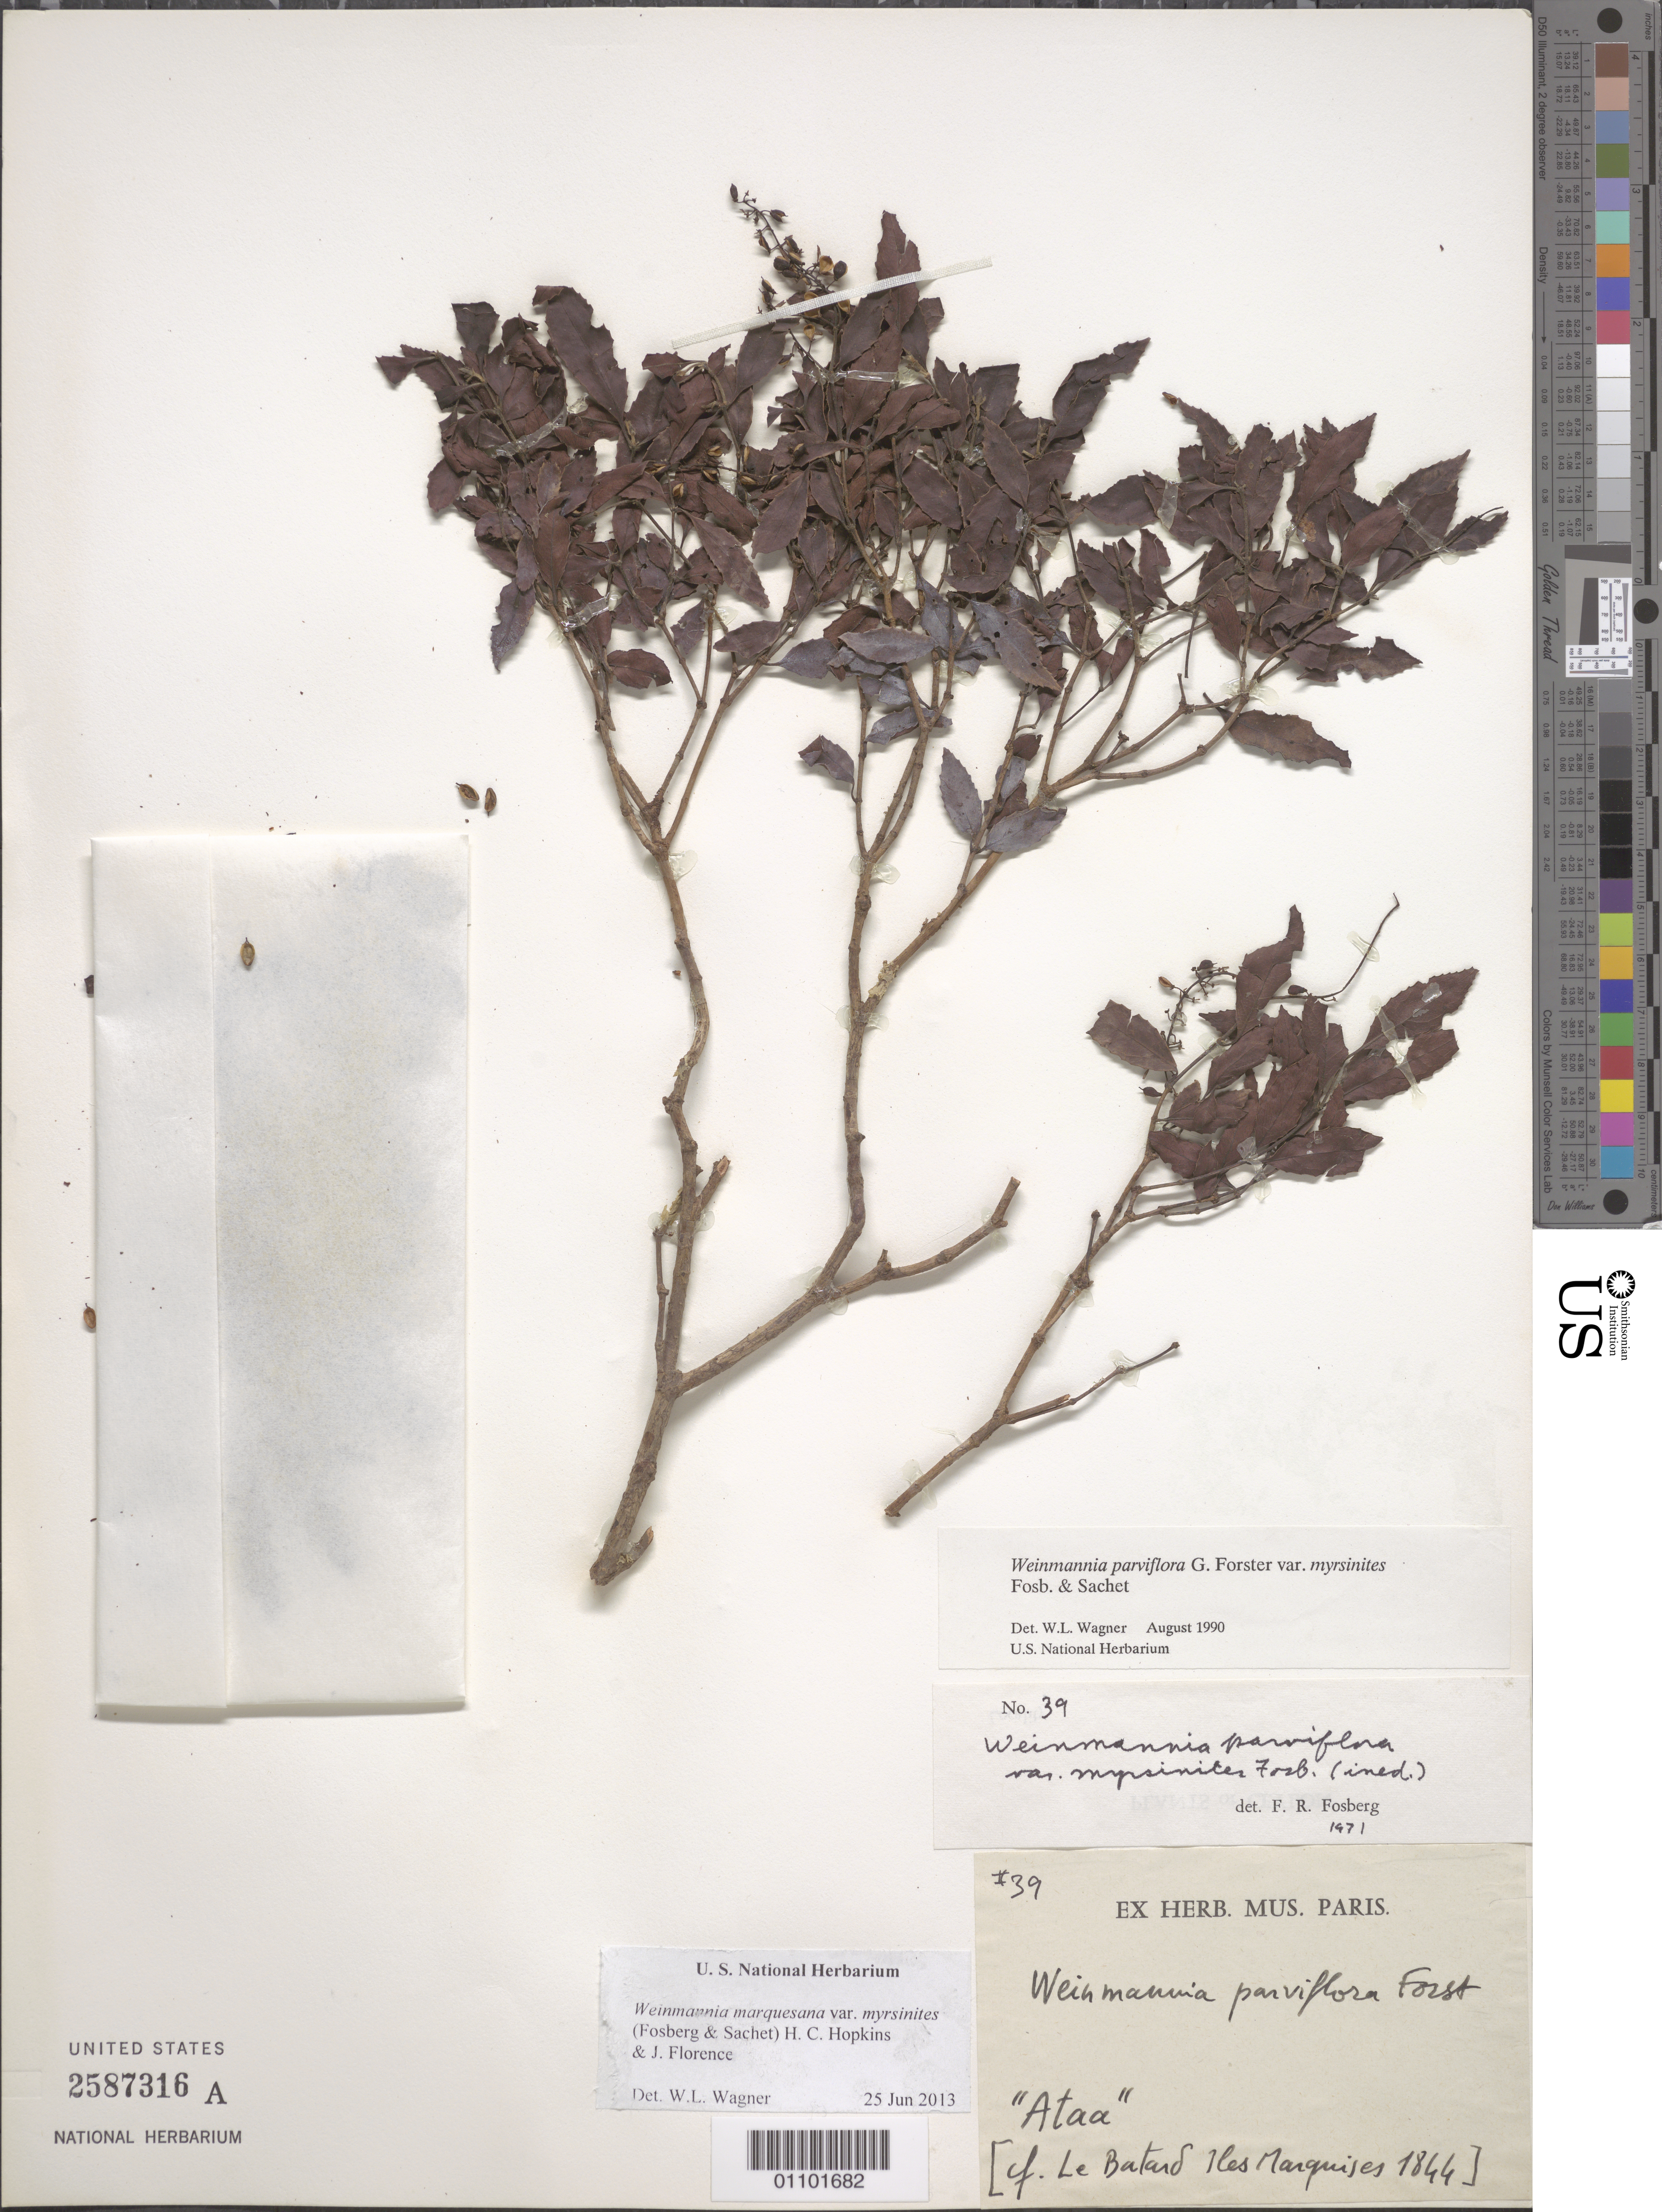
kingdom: Plantae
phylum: Tracheophyta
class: Magnoliopsida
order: Oxalidales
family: Cunoniaceae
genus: Pterophylla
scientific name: Pterophylla marquesana var. myrsinites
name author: (Fosberg & Sachet) Pillon & H.C. Hopkins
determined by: Wagner, W. L., (BOT), Smithsonian Institution - National Museum of Natural History (UNITED STATES)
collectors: LeBatard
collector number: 39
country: French Polynesia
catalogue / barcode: US 2587316A